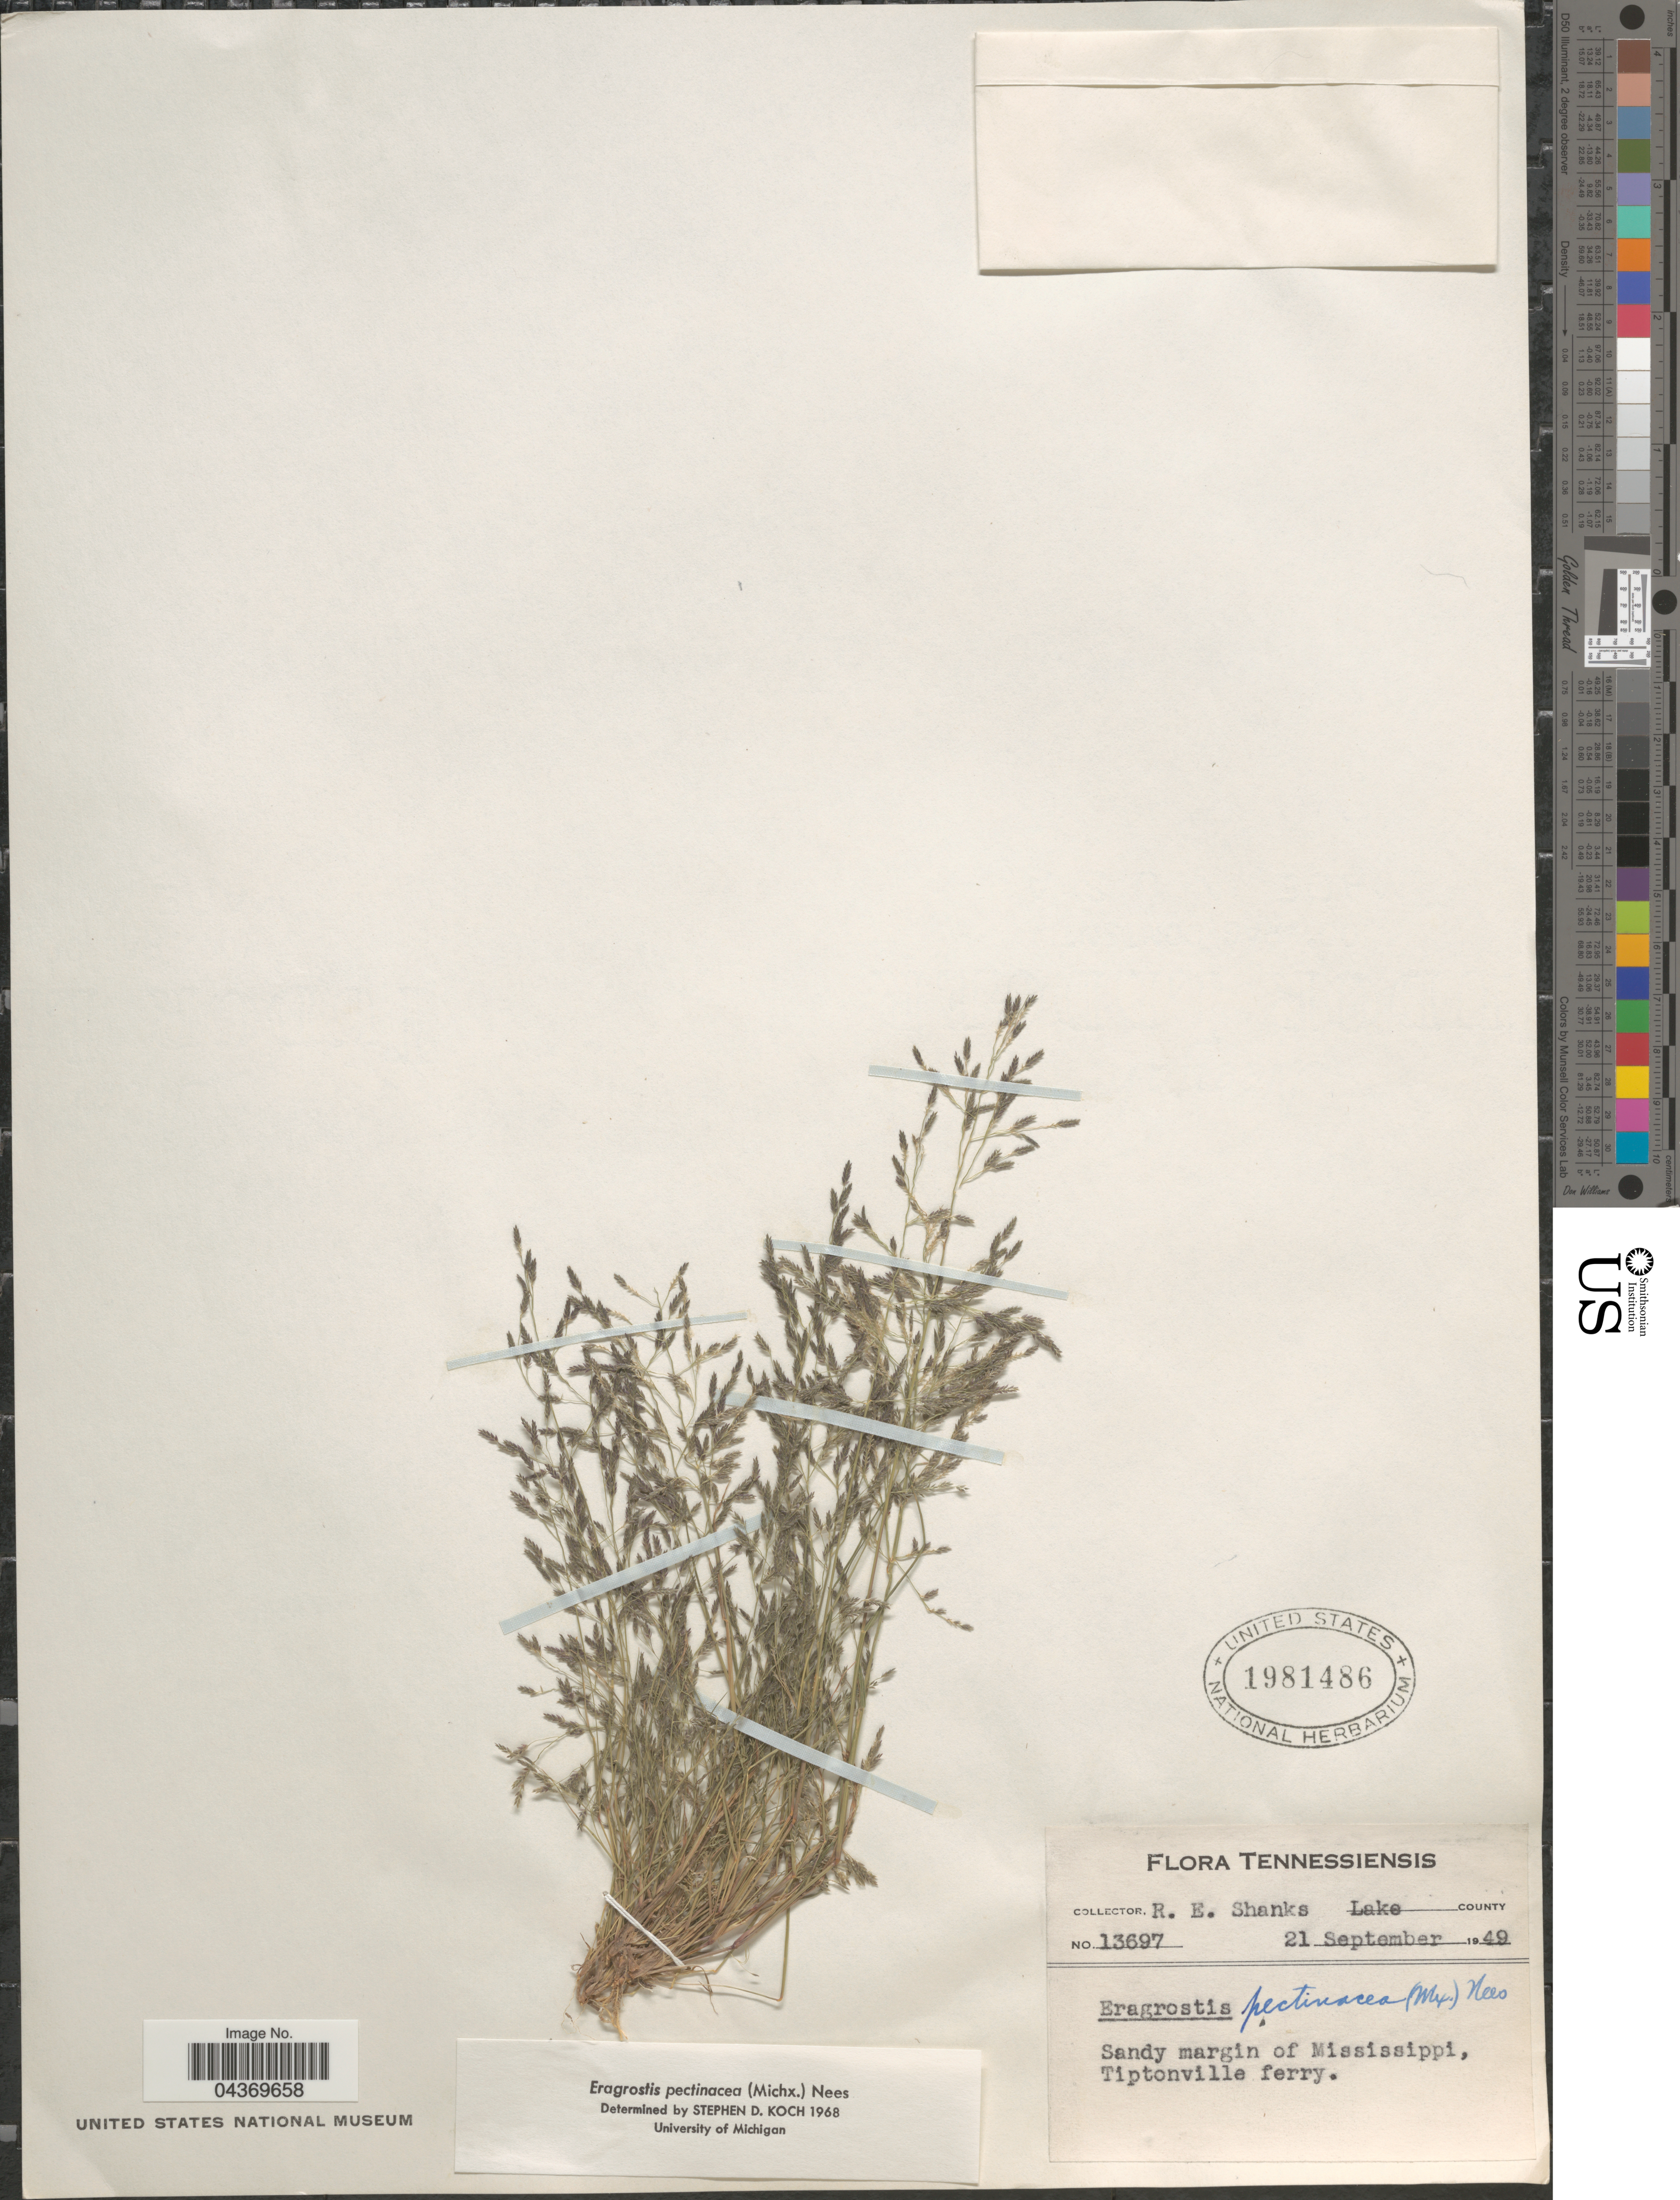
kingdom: Plantae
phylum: Tracheophyta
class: Liliopsida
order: Poales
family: Poaceae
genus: Eragrostis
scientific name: Eragrostis pectinacea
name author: (Michx.) Nees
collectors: R. Shanks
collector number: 13697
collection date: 1949-09-21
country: United States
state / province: Tennessee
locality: Lake county. Sandy margin of Mississippi, Tiptonville ferry.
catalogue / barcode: US 1981486